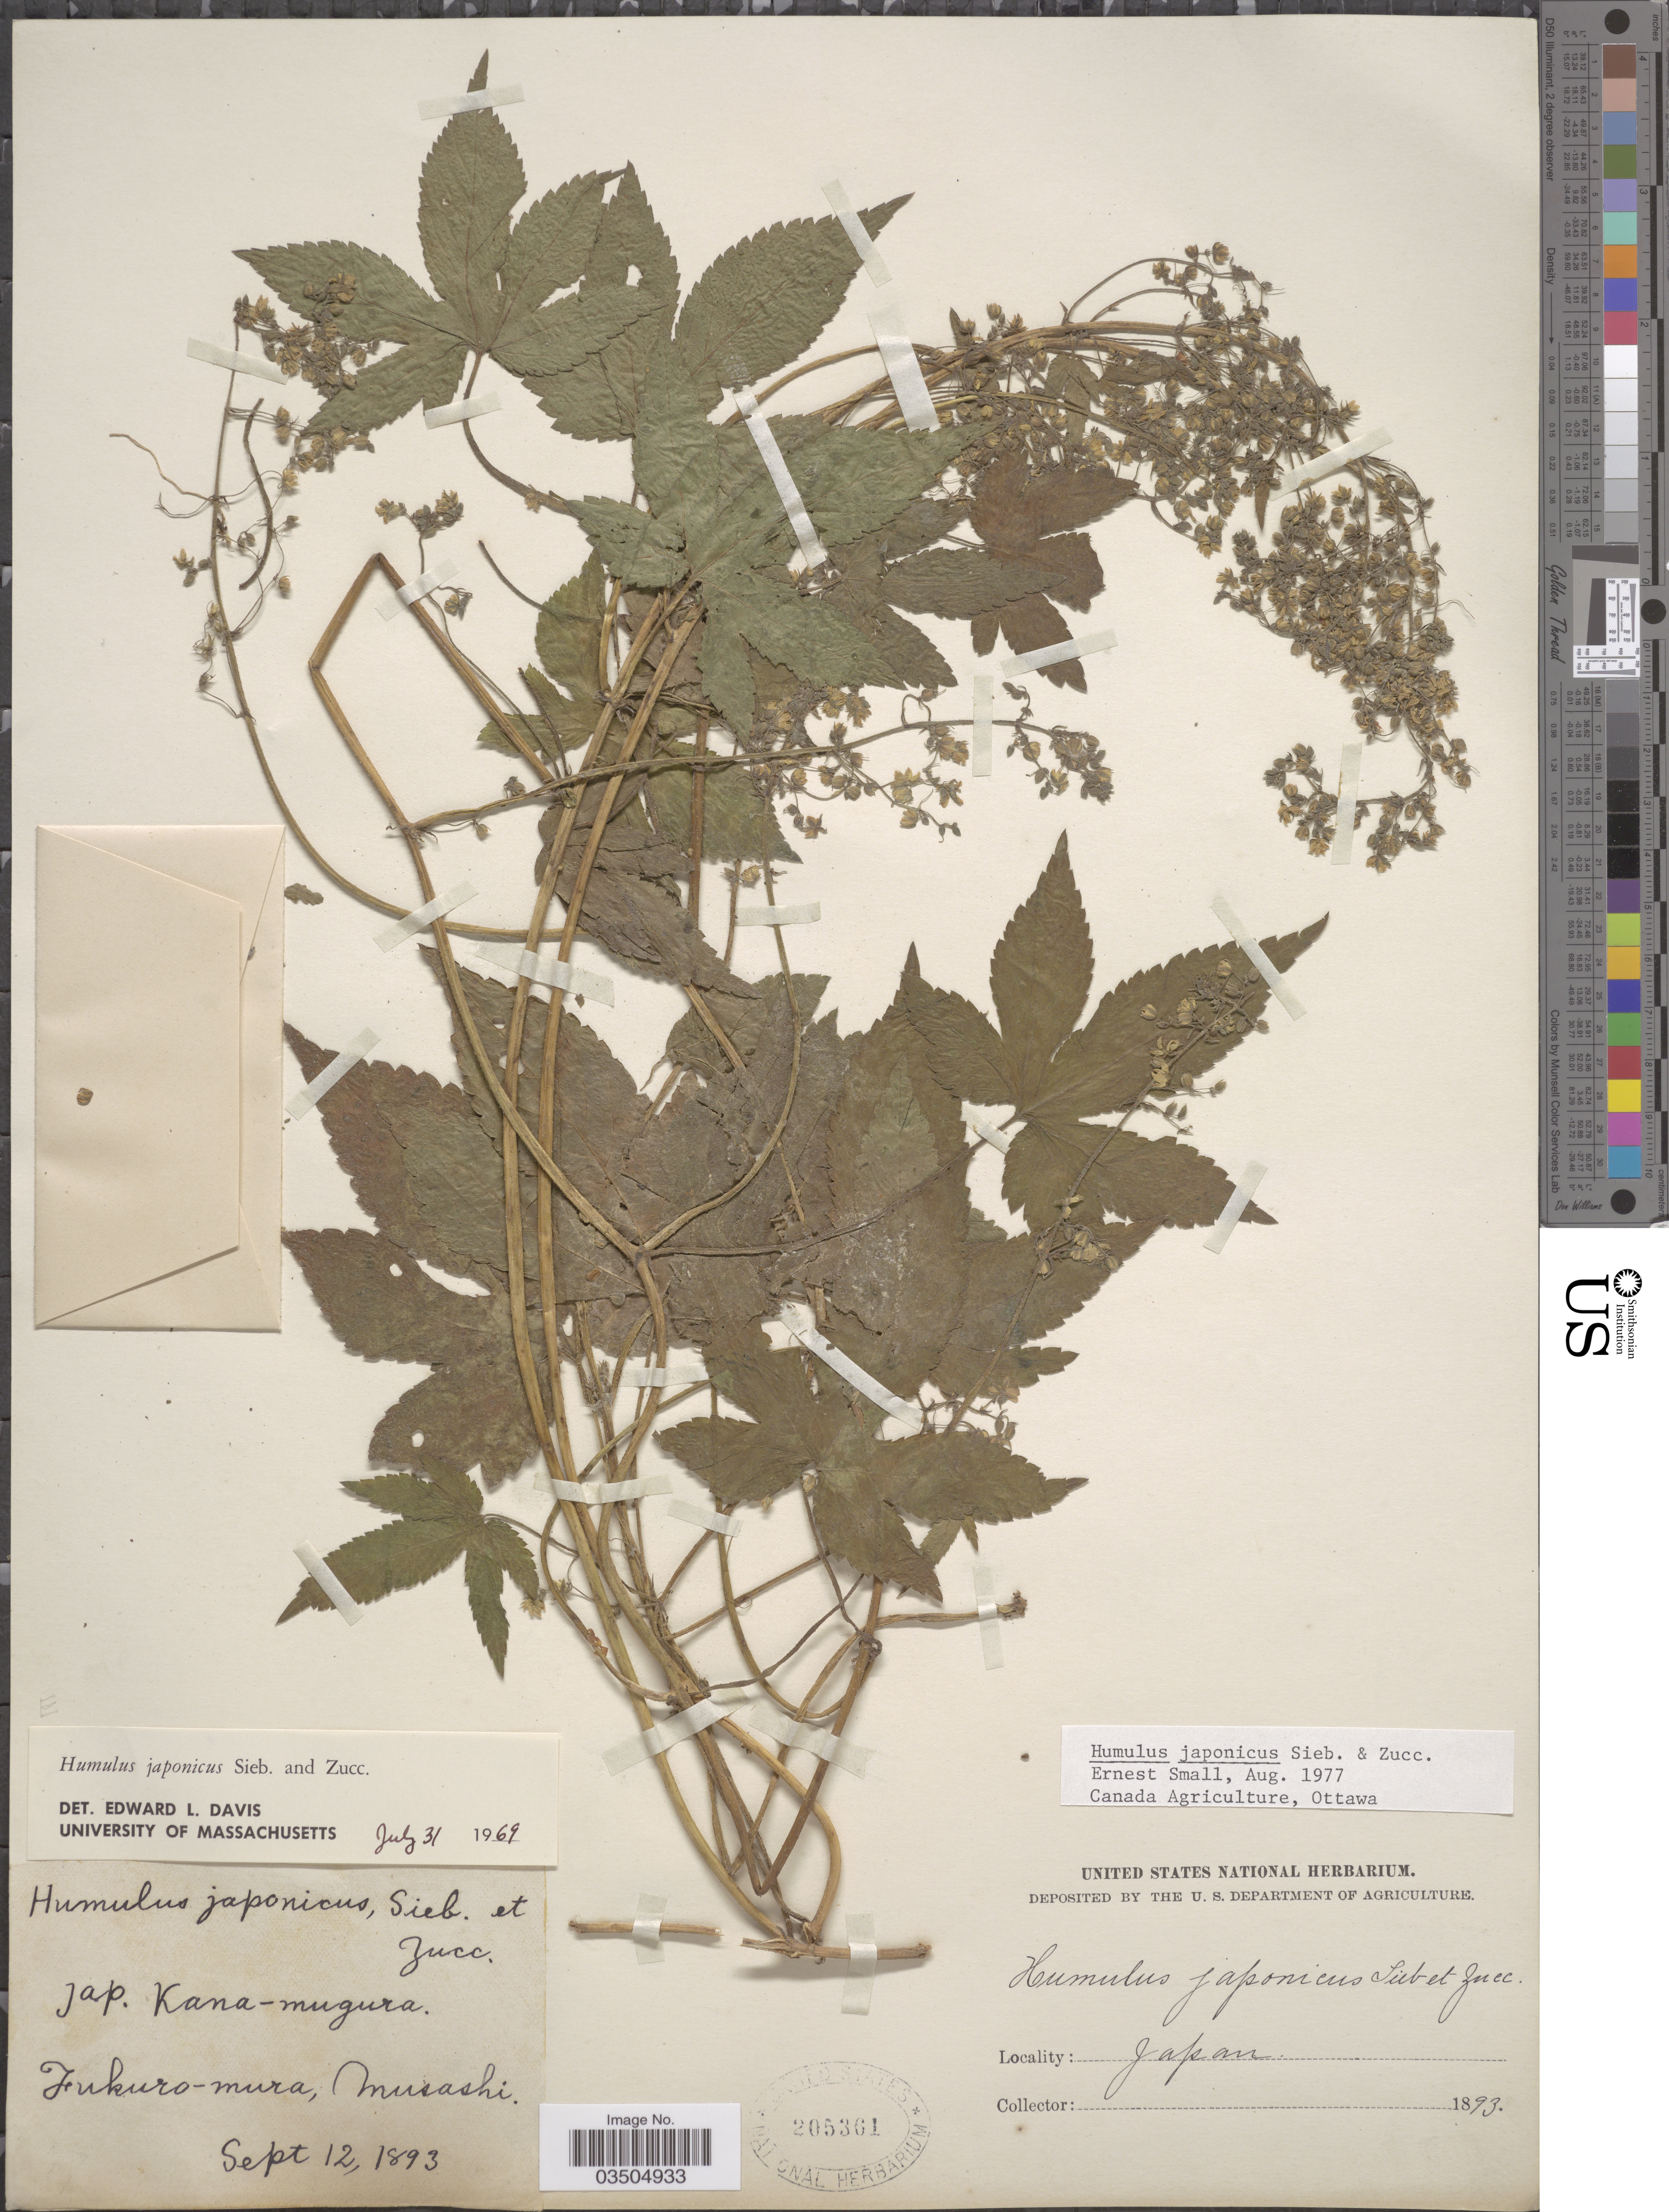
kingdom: Plantae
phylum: Tracheophyta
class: Magnoliopsida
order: Rosales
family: Cannabaceae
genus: Humulus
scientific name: Humulus japonicus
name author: Siebold & Zucc.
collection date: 1893-09-12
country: Japan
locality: Fukuro-mura, Musashi.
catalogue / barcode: US 205361